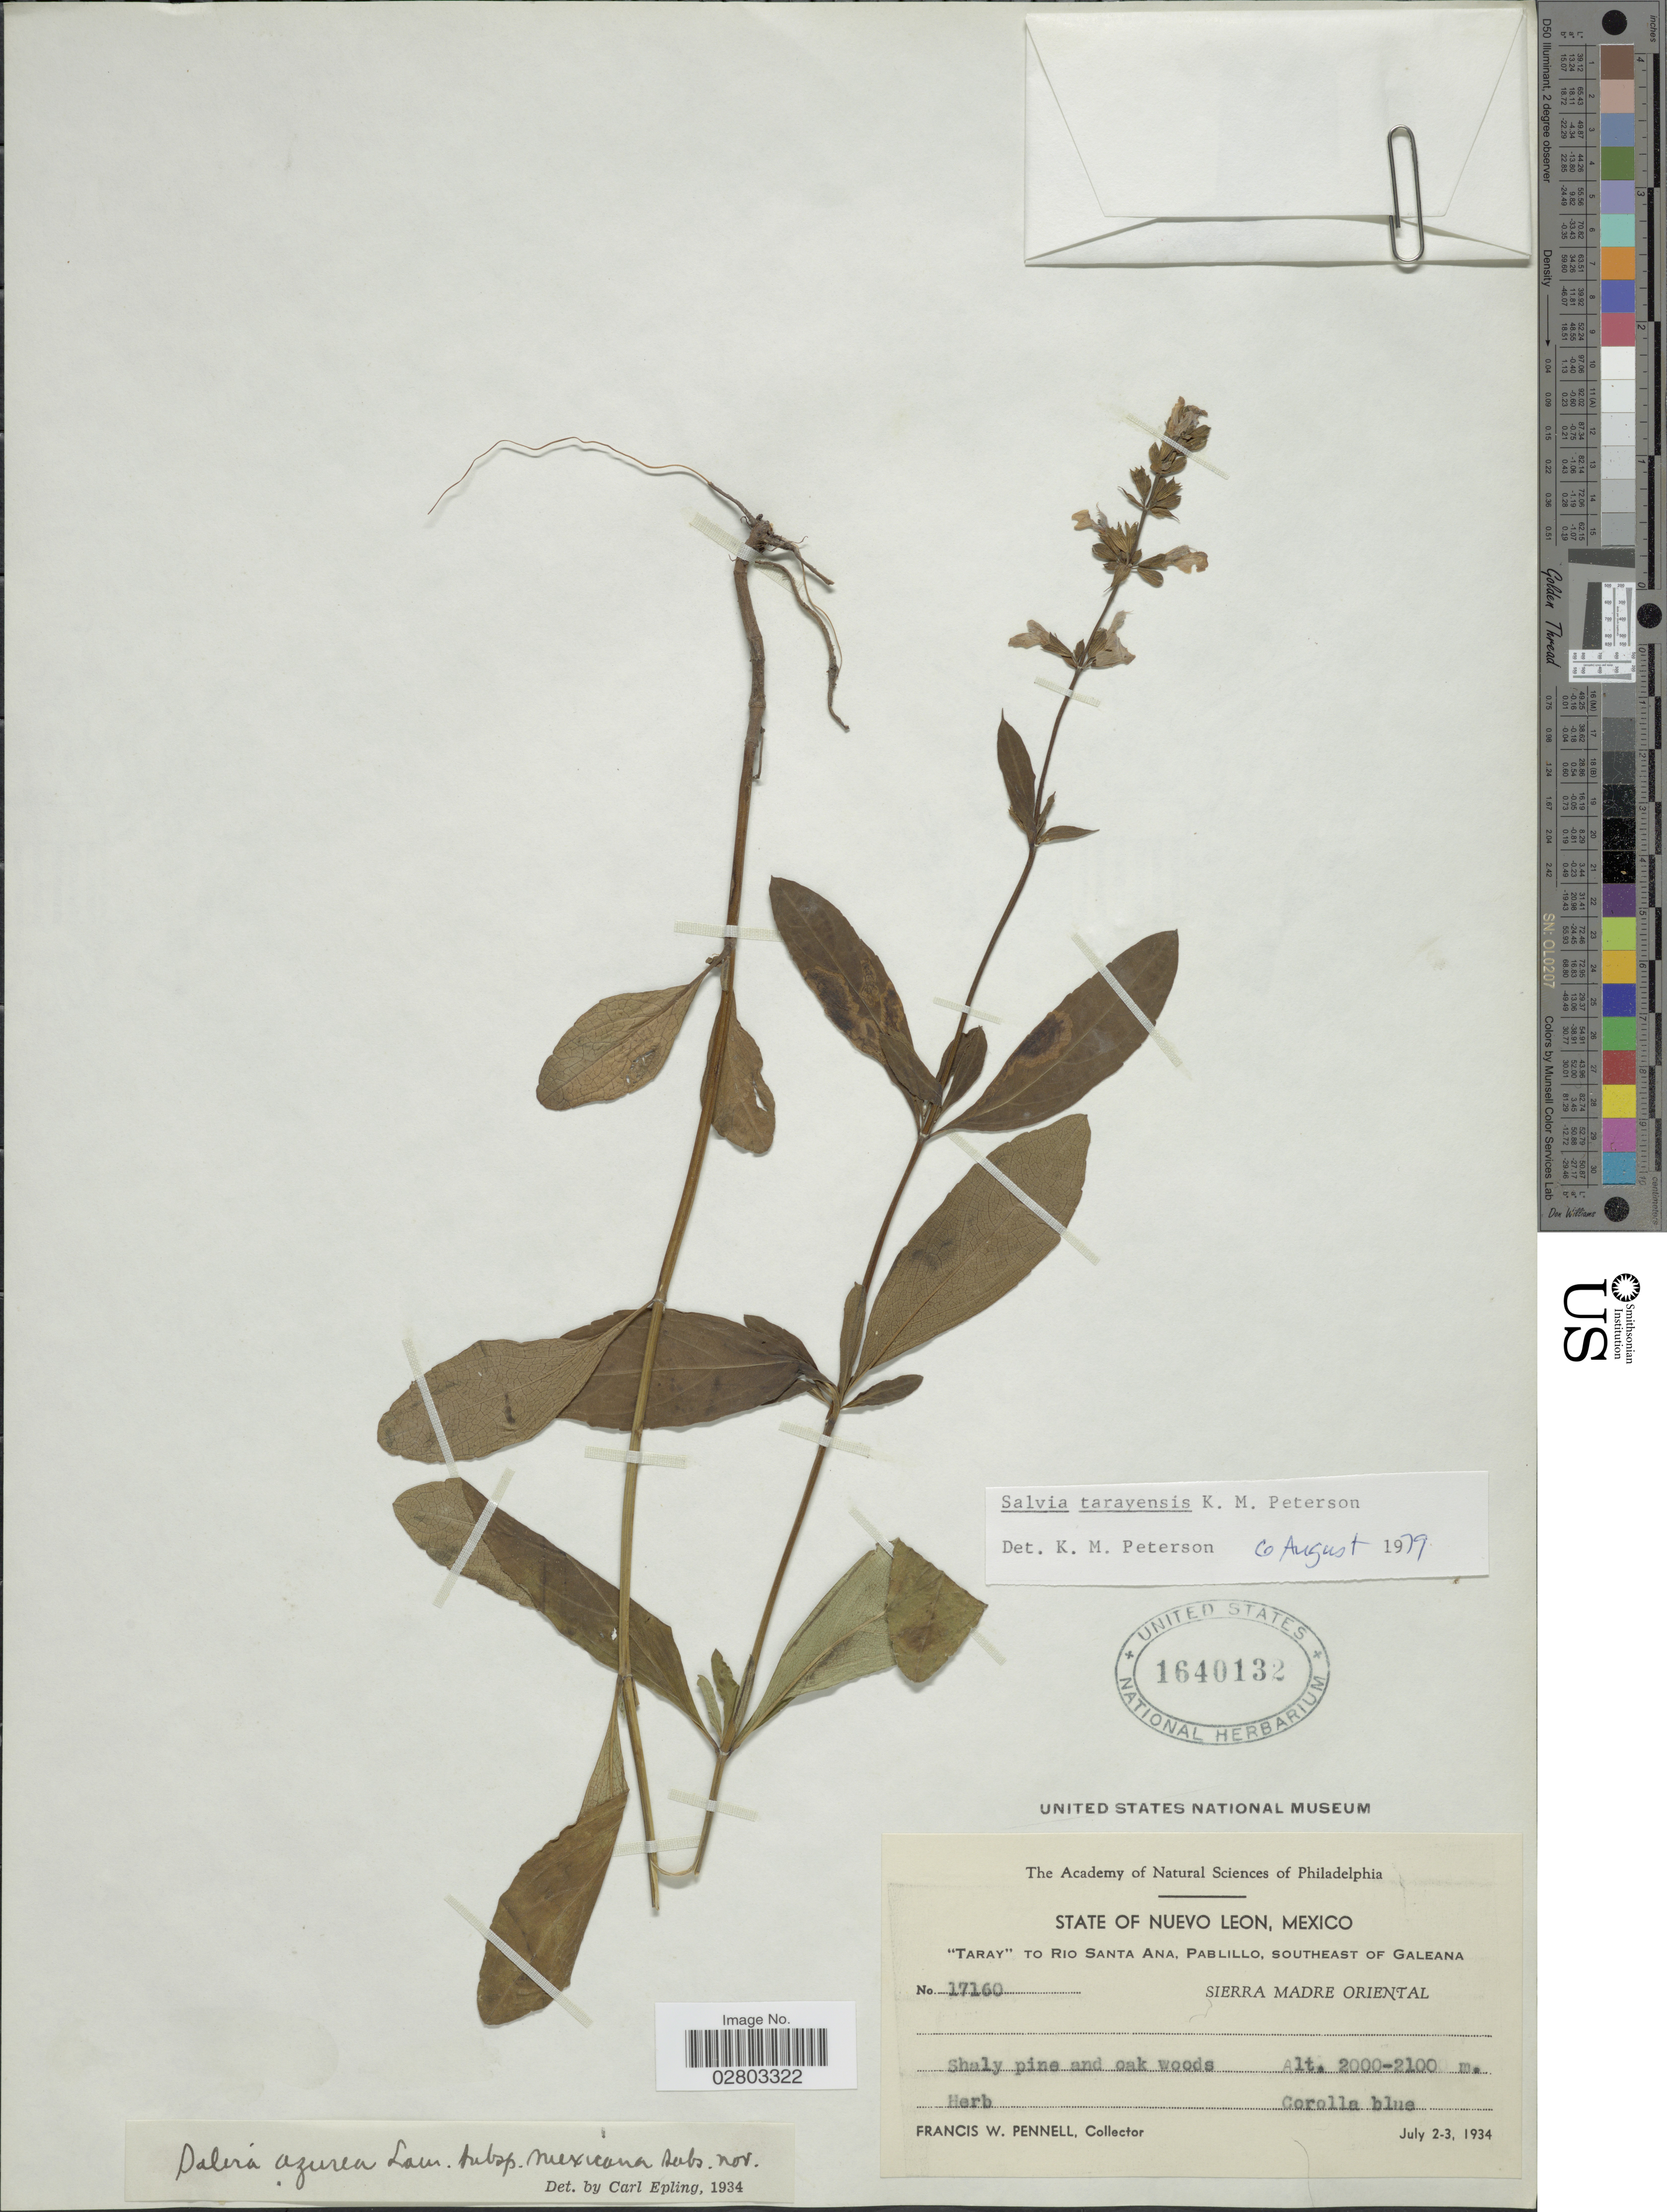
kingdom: Plantae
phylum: Tracheophyta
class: Magnoliopsida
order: Lamiales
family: Lamiaceae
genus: Salvia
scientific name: Salvia azurea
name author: Michx. ex Vahl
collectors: F. W. Pennell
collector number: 17160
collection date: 1934-07-02/1934-07-03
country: Mexico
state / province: Nuevo León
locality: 'Taray' to Rio Santa Ana, Pablillo, Southeast of Galeana, Sierra Madre Oriental.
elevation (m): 2000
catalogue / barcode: US 1640132